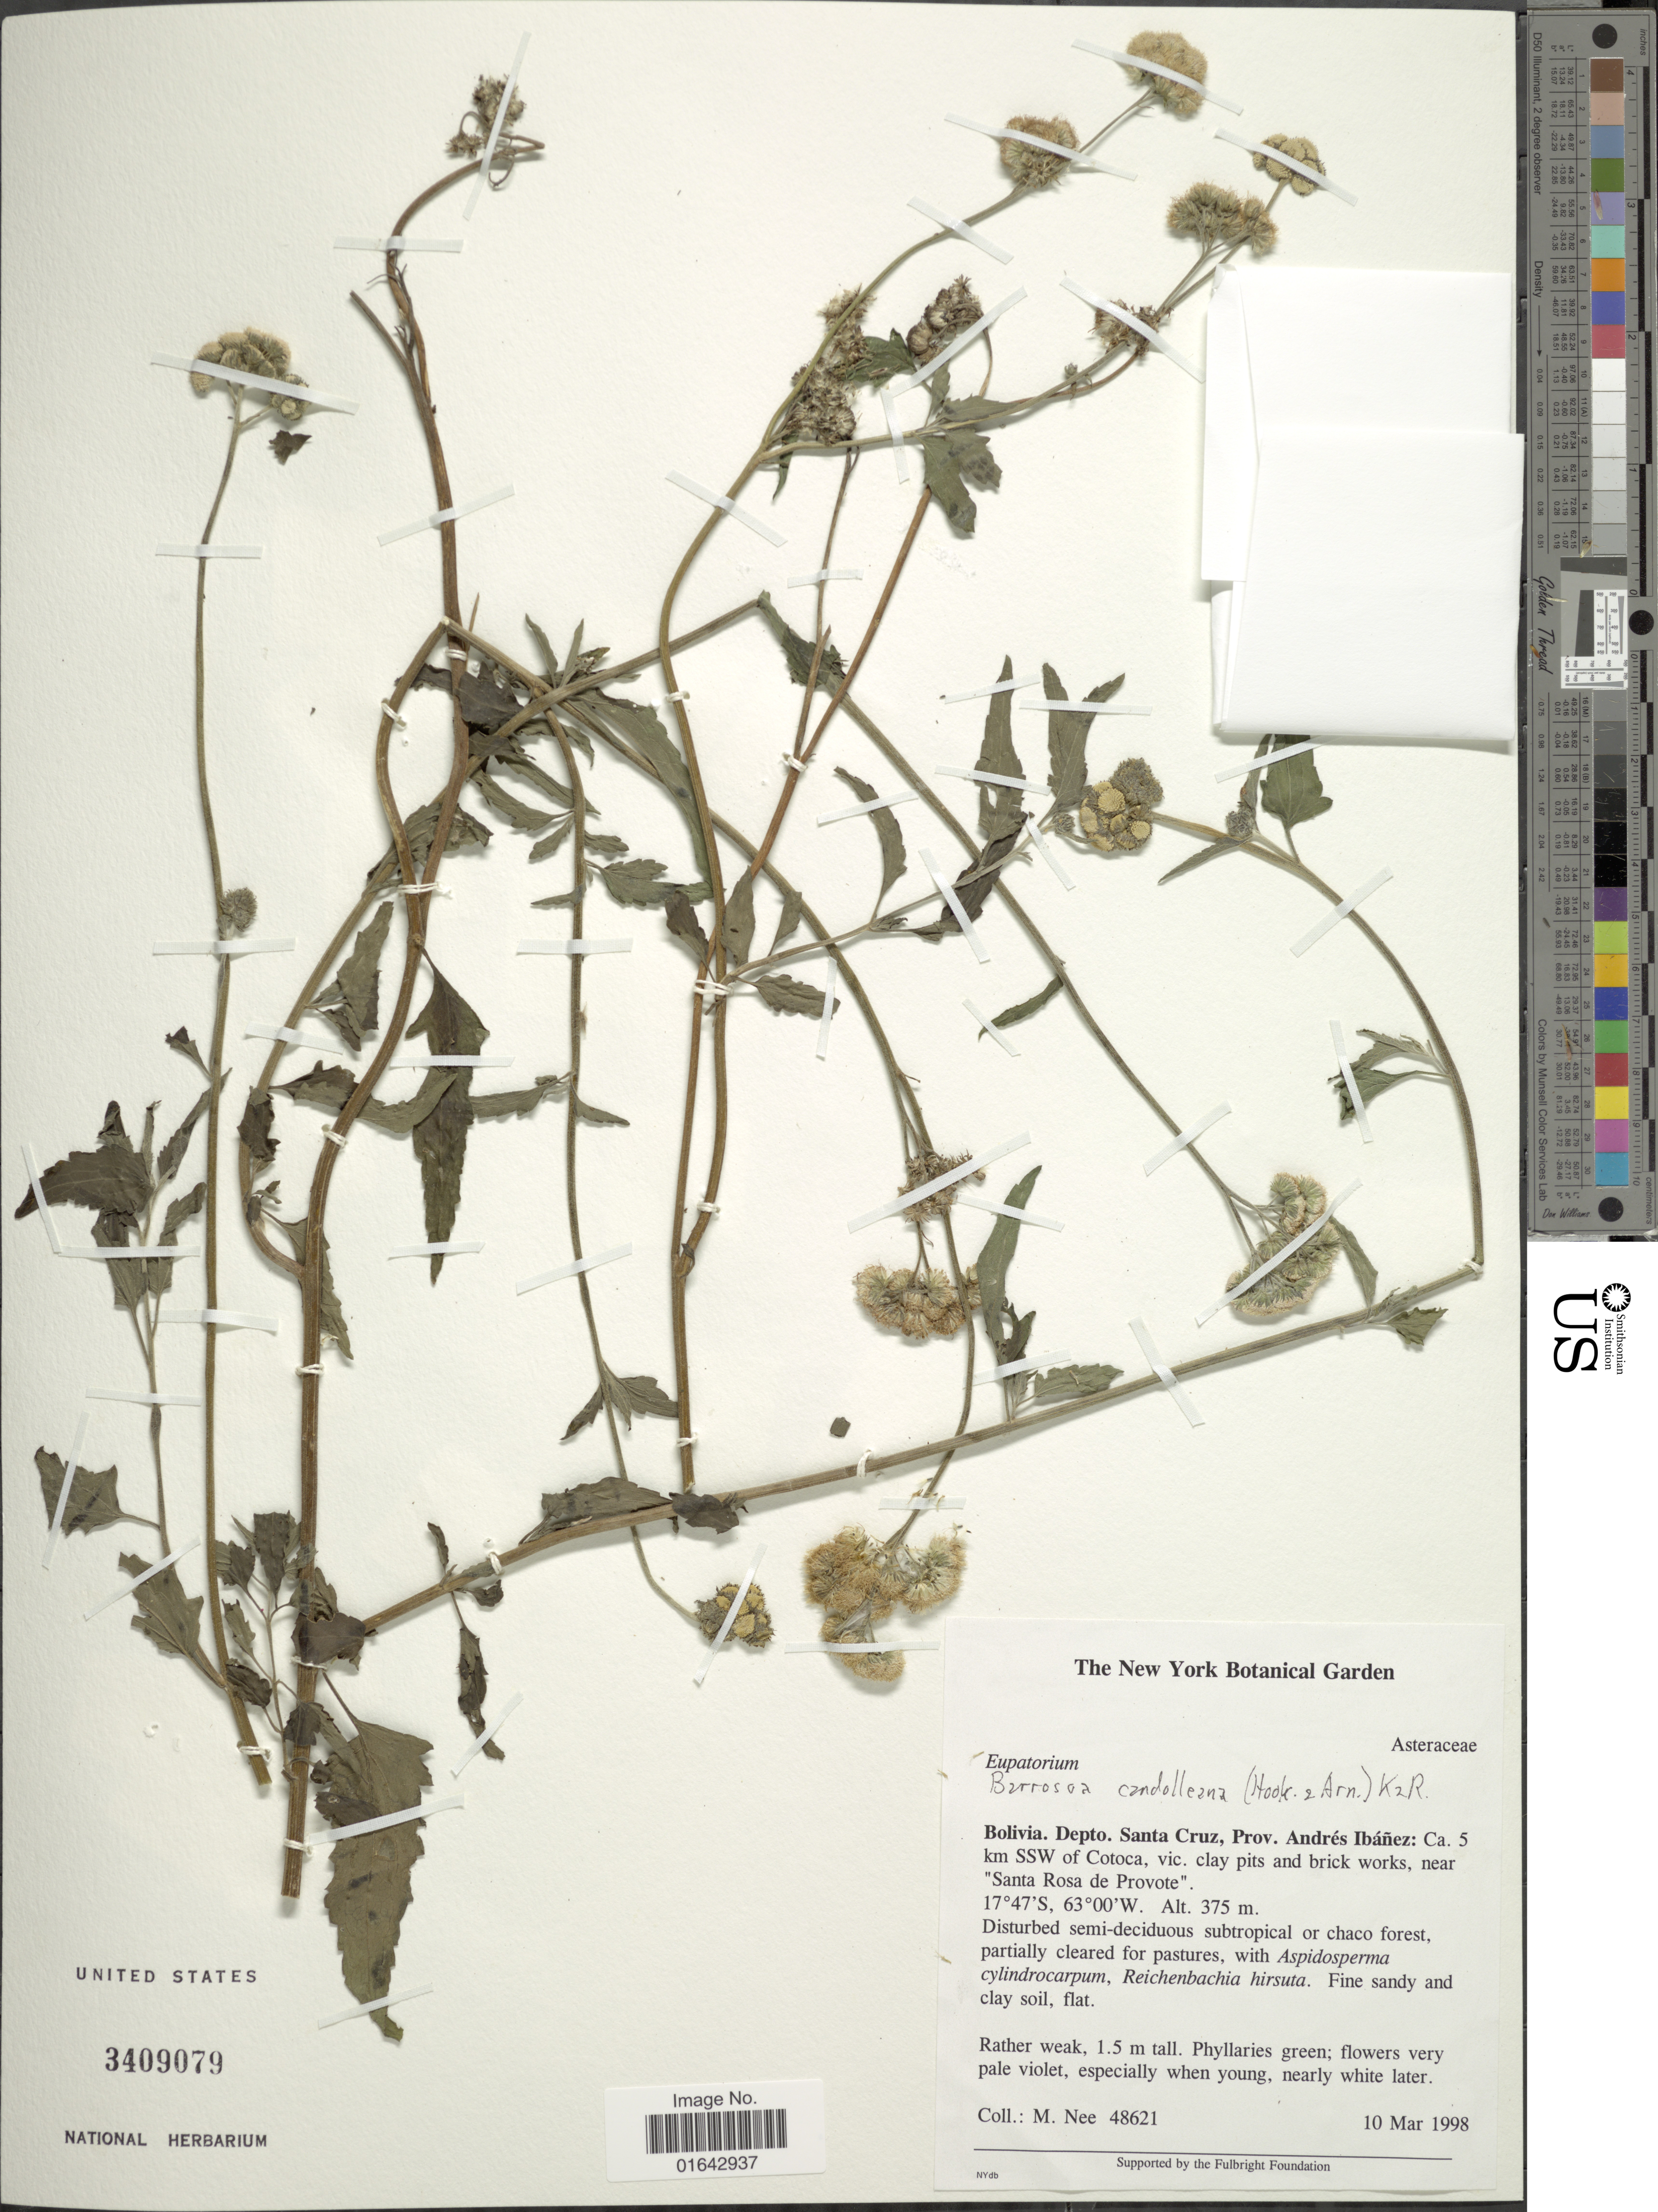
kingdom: Plantae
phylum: Tracheophyta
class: Magnoliopsida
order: Asterales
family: Asteraceae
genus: Barrosoa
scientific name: Barrosoa candolleana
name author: (Hook. & Arn.) R.M. King & H. Rob.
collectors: M. Nee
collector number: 48621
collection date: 1998-03-10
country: Bolivia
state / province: Santa Cruz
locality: Bolivia, Depto. Santa Cruz, Prov. Andrés Ibáñez: Ca. 5 m SSW of Cotoca, vic. clay pits and brick works, near "Santa Rosa de Provote"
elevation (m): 375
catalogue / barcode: US 3409079